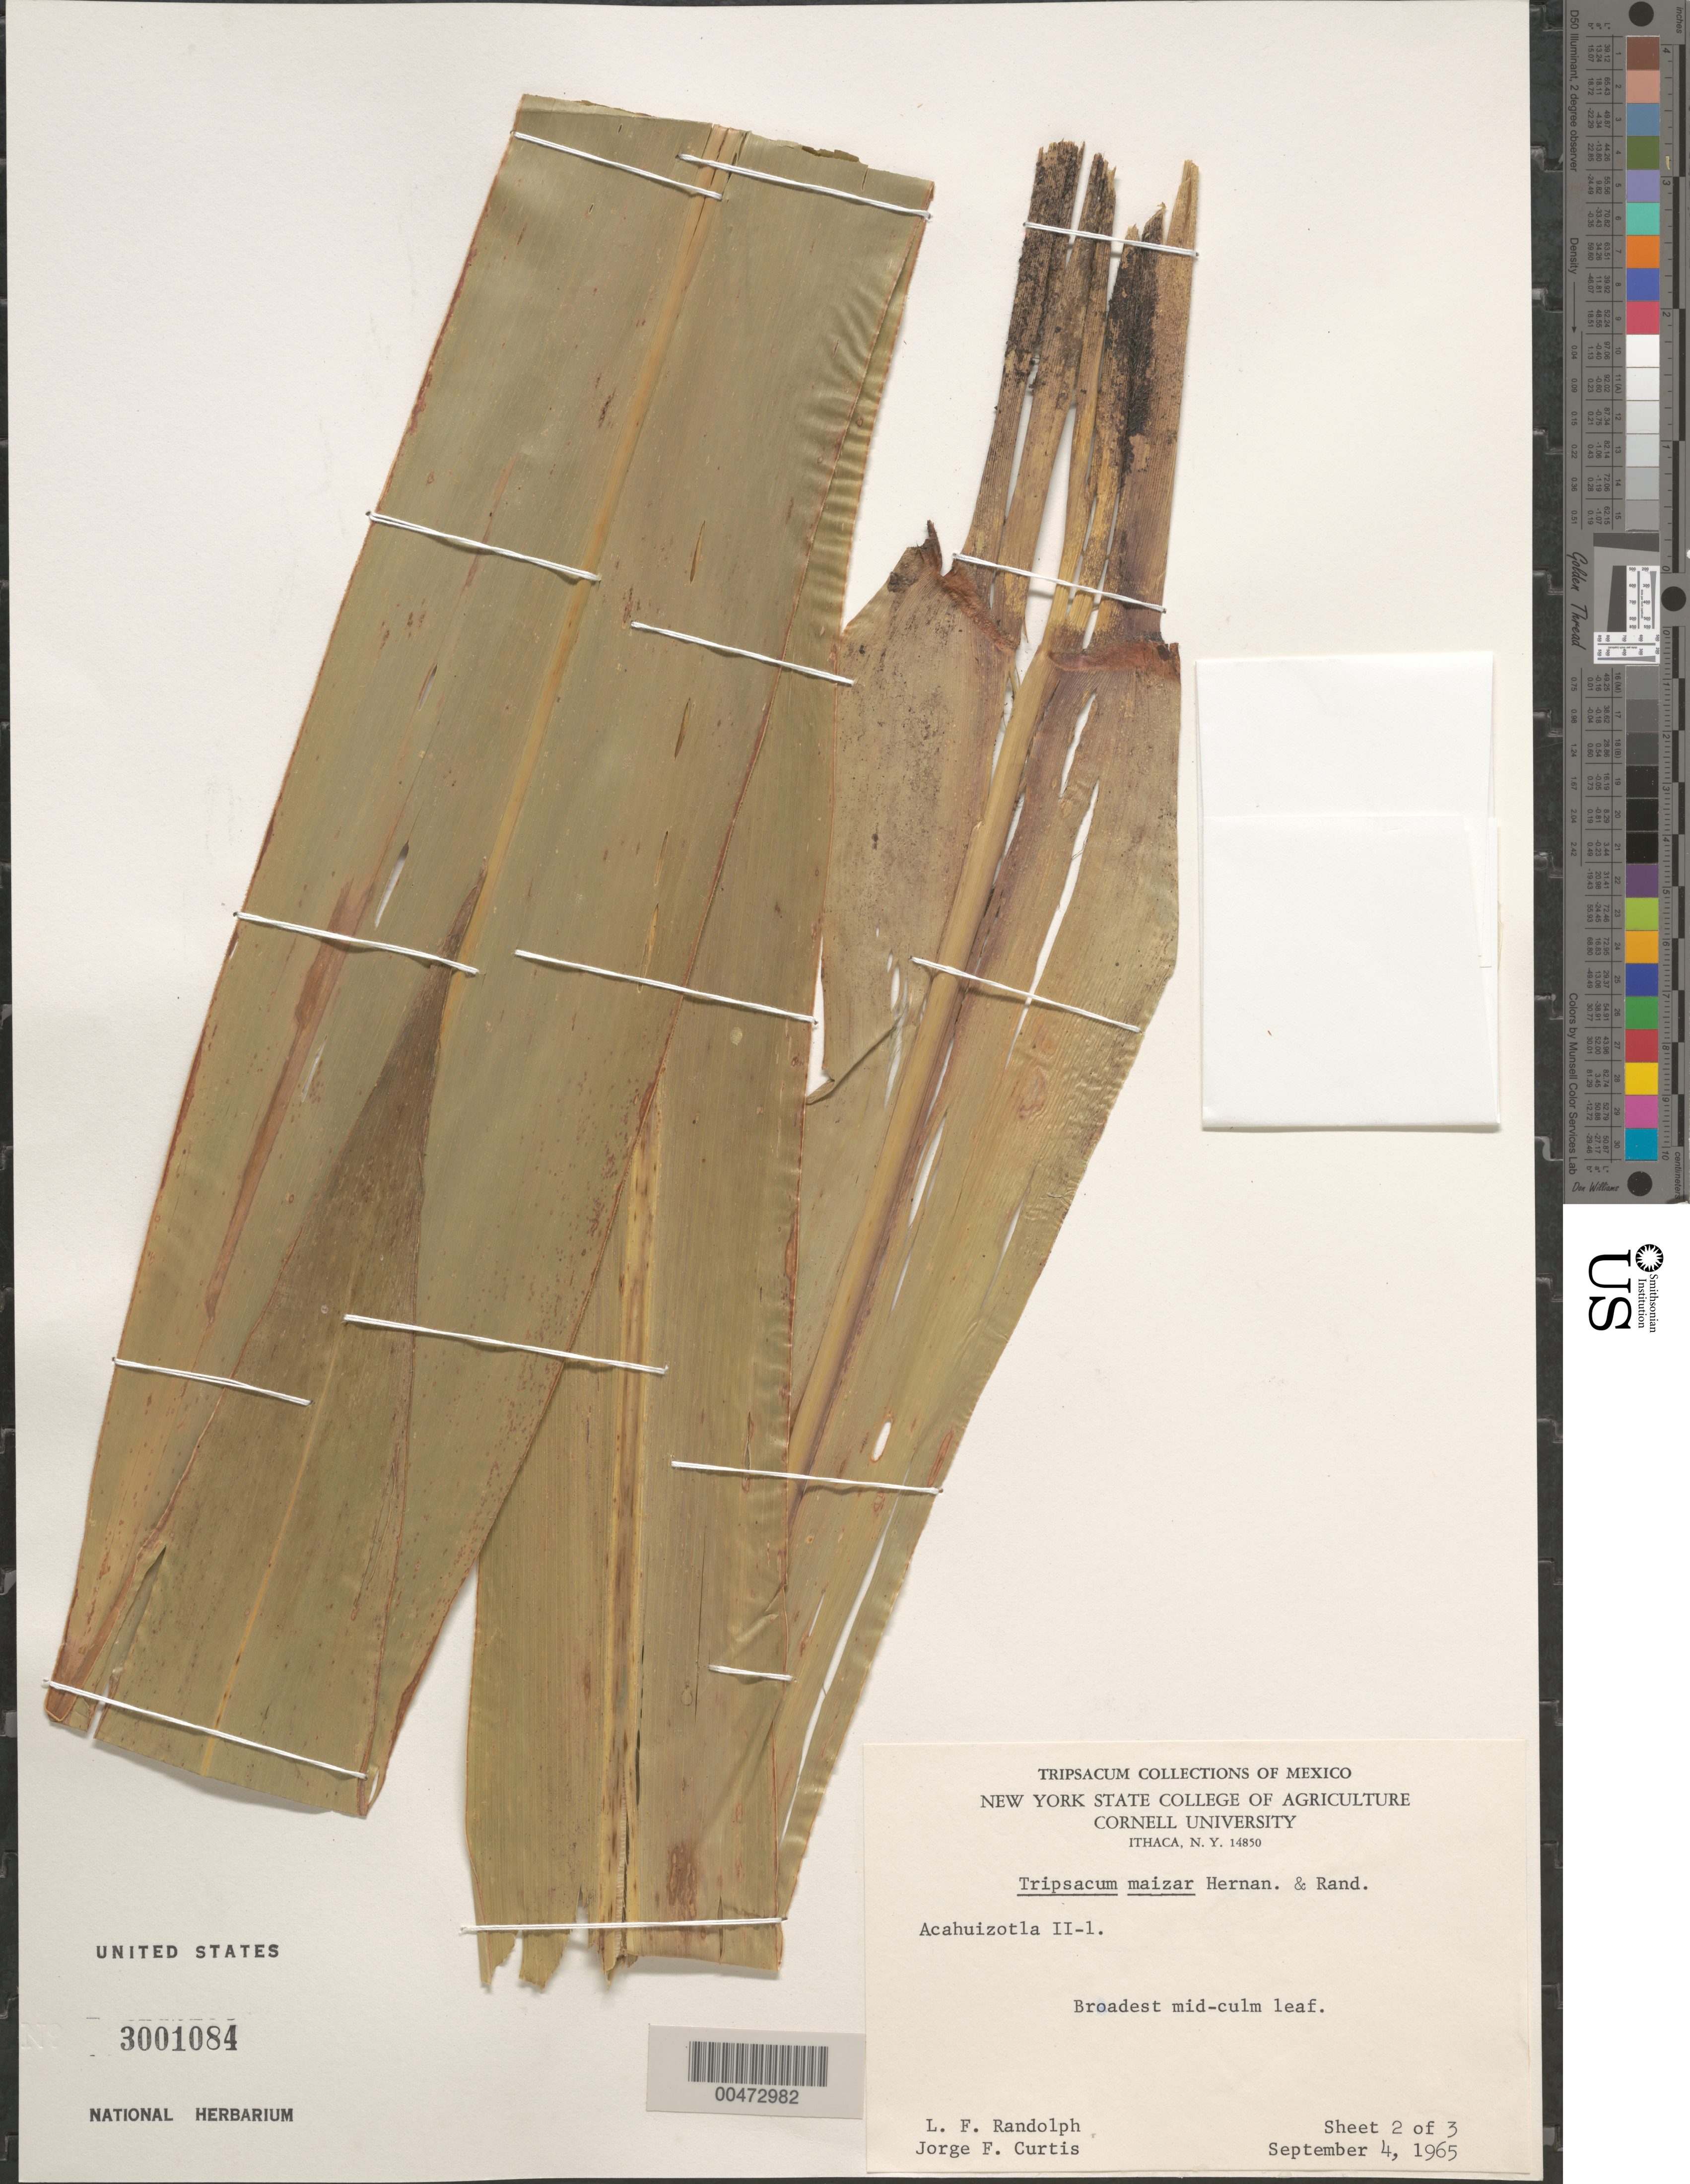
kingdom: Plantae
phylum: Tracheophyta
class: Liliopsida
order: Poales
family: Poaceae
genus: Tripsacum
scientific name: Tripsacum maizar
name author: Hern.-Xol. & Randolph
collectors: L. F. Randolph & J. Curtis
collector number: Acahui. II-1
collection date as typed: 4 Sep 1965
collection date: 1965-09-04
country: Mexico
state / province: Guerrero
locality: Acahuizotla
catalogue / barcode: US 3001084